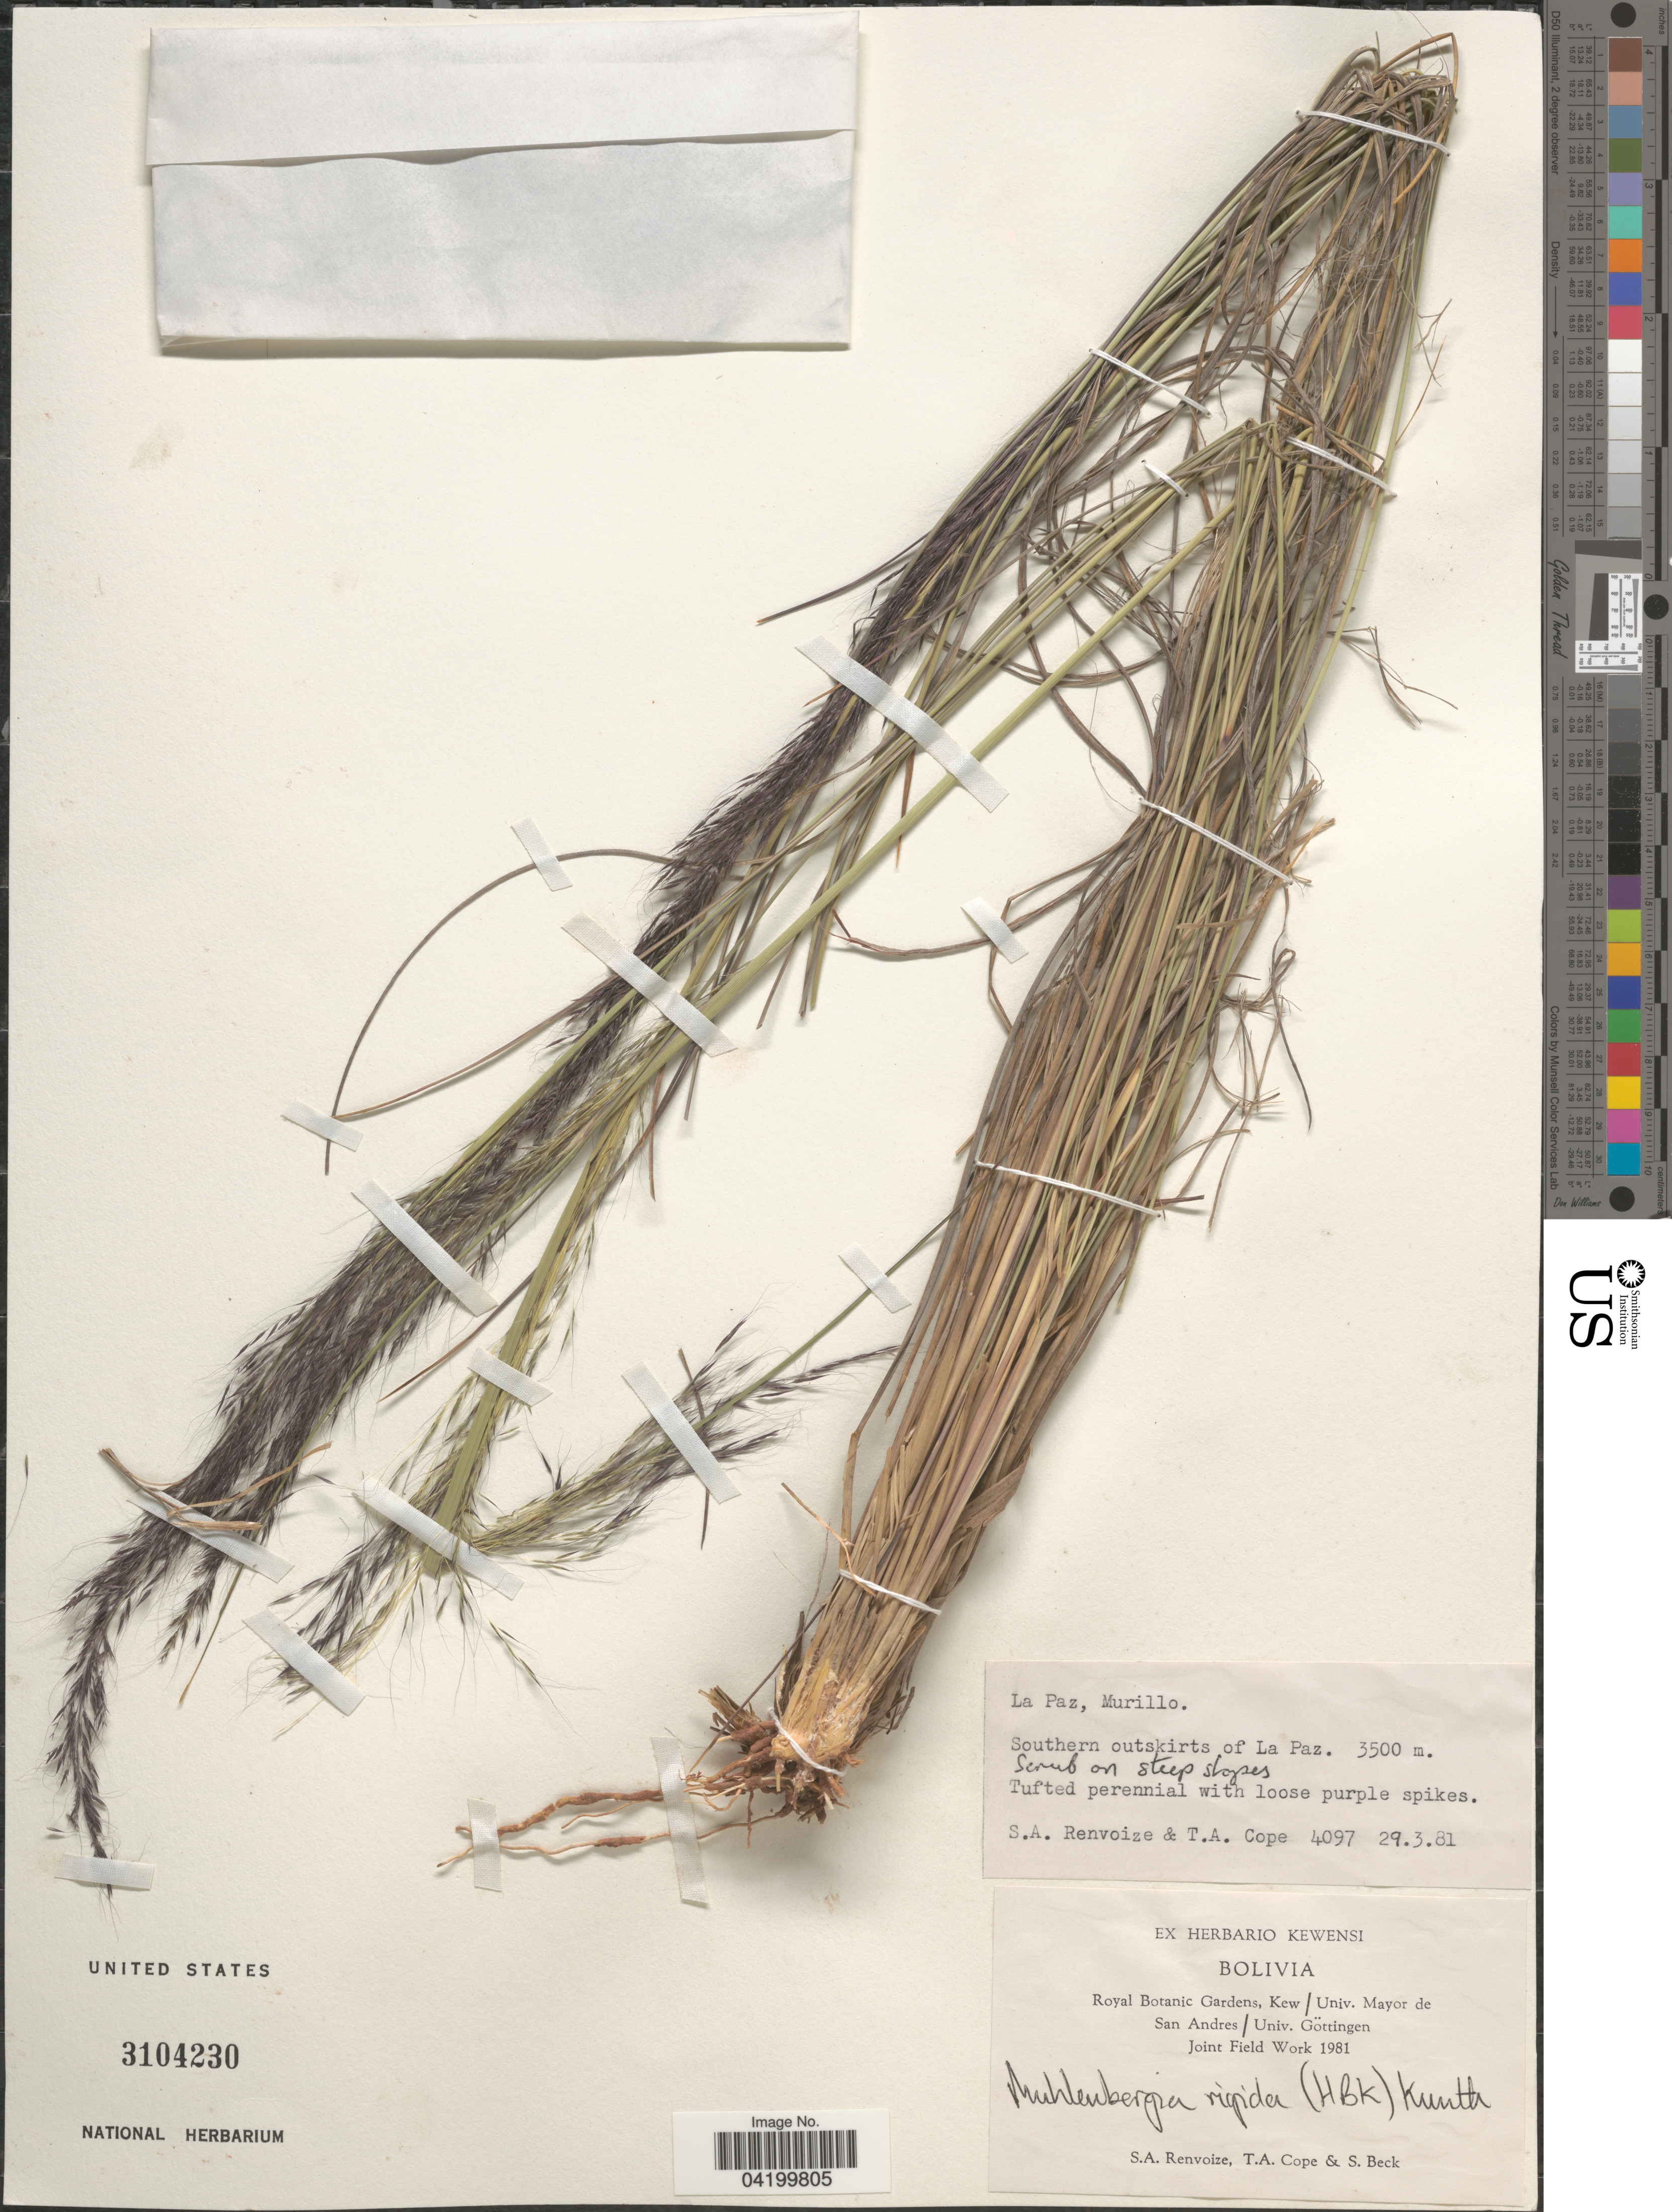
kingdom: Plantae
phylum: Tracheophyta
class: Liliopsida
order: Poales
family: Poaceae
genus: Muhlenbergia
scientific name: Muhlenbergia rigida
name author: (Kunth) Kunth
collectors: S. A. Renvoize, T. A. Cope & S. G. Beck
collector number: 4097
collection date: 1981-03-29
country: Bolivia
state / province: La Paz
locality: Murillo. Southern outskirts of La Paz.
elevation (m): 3500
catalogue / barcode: US 3104230